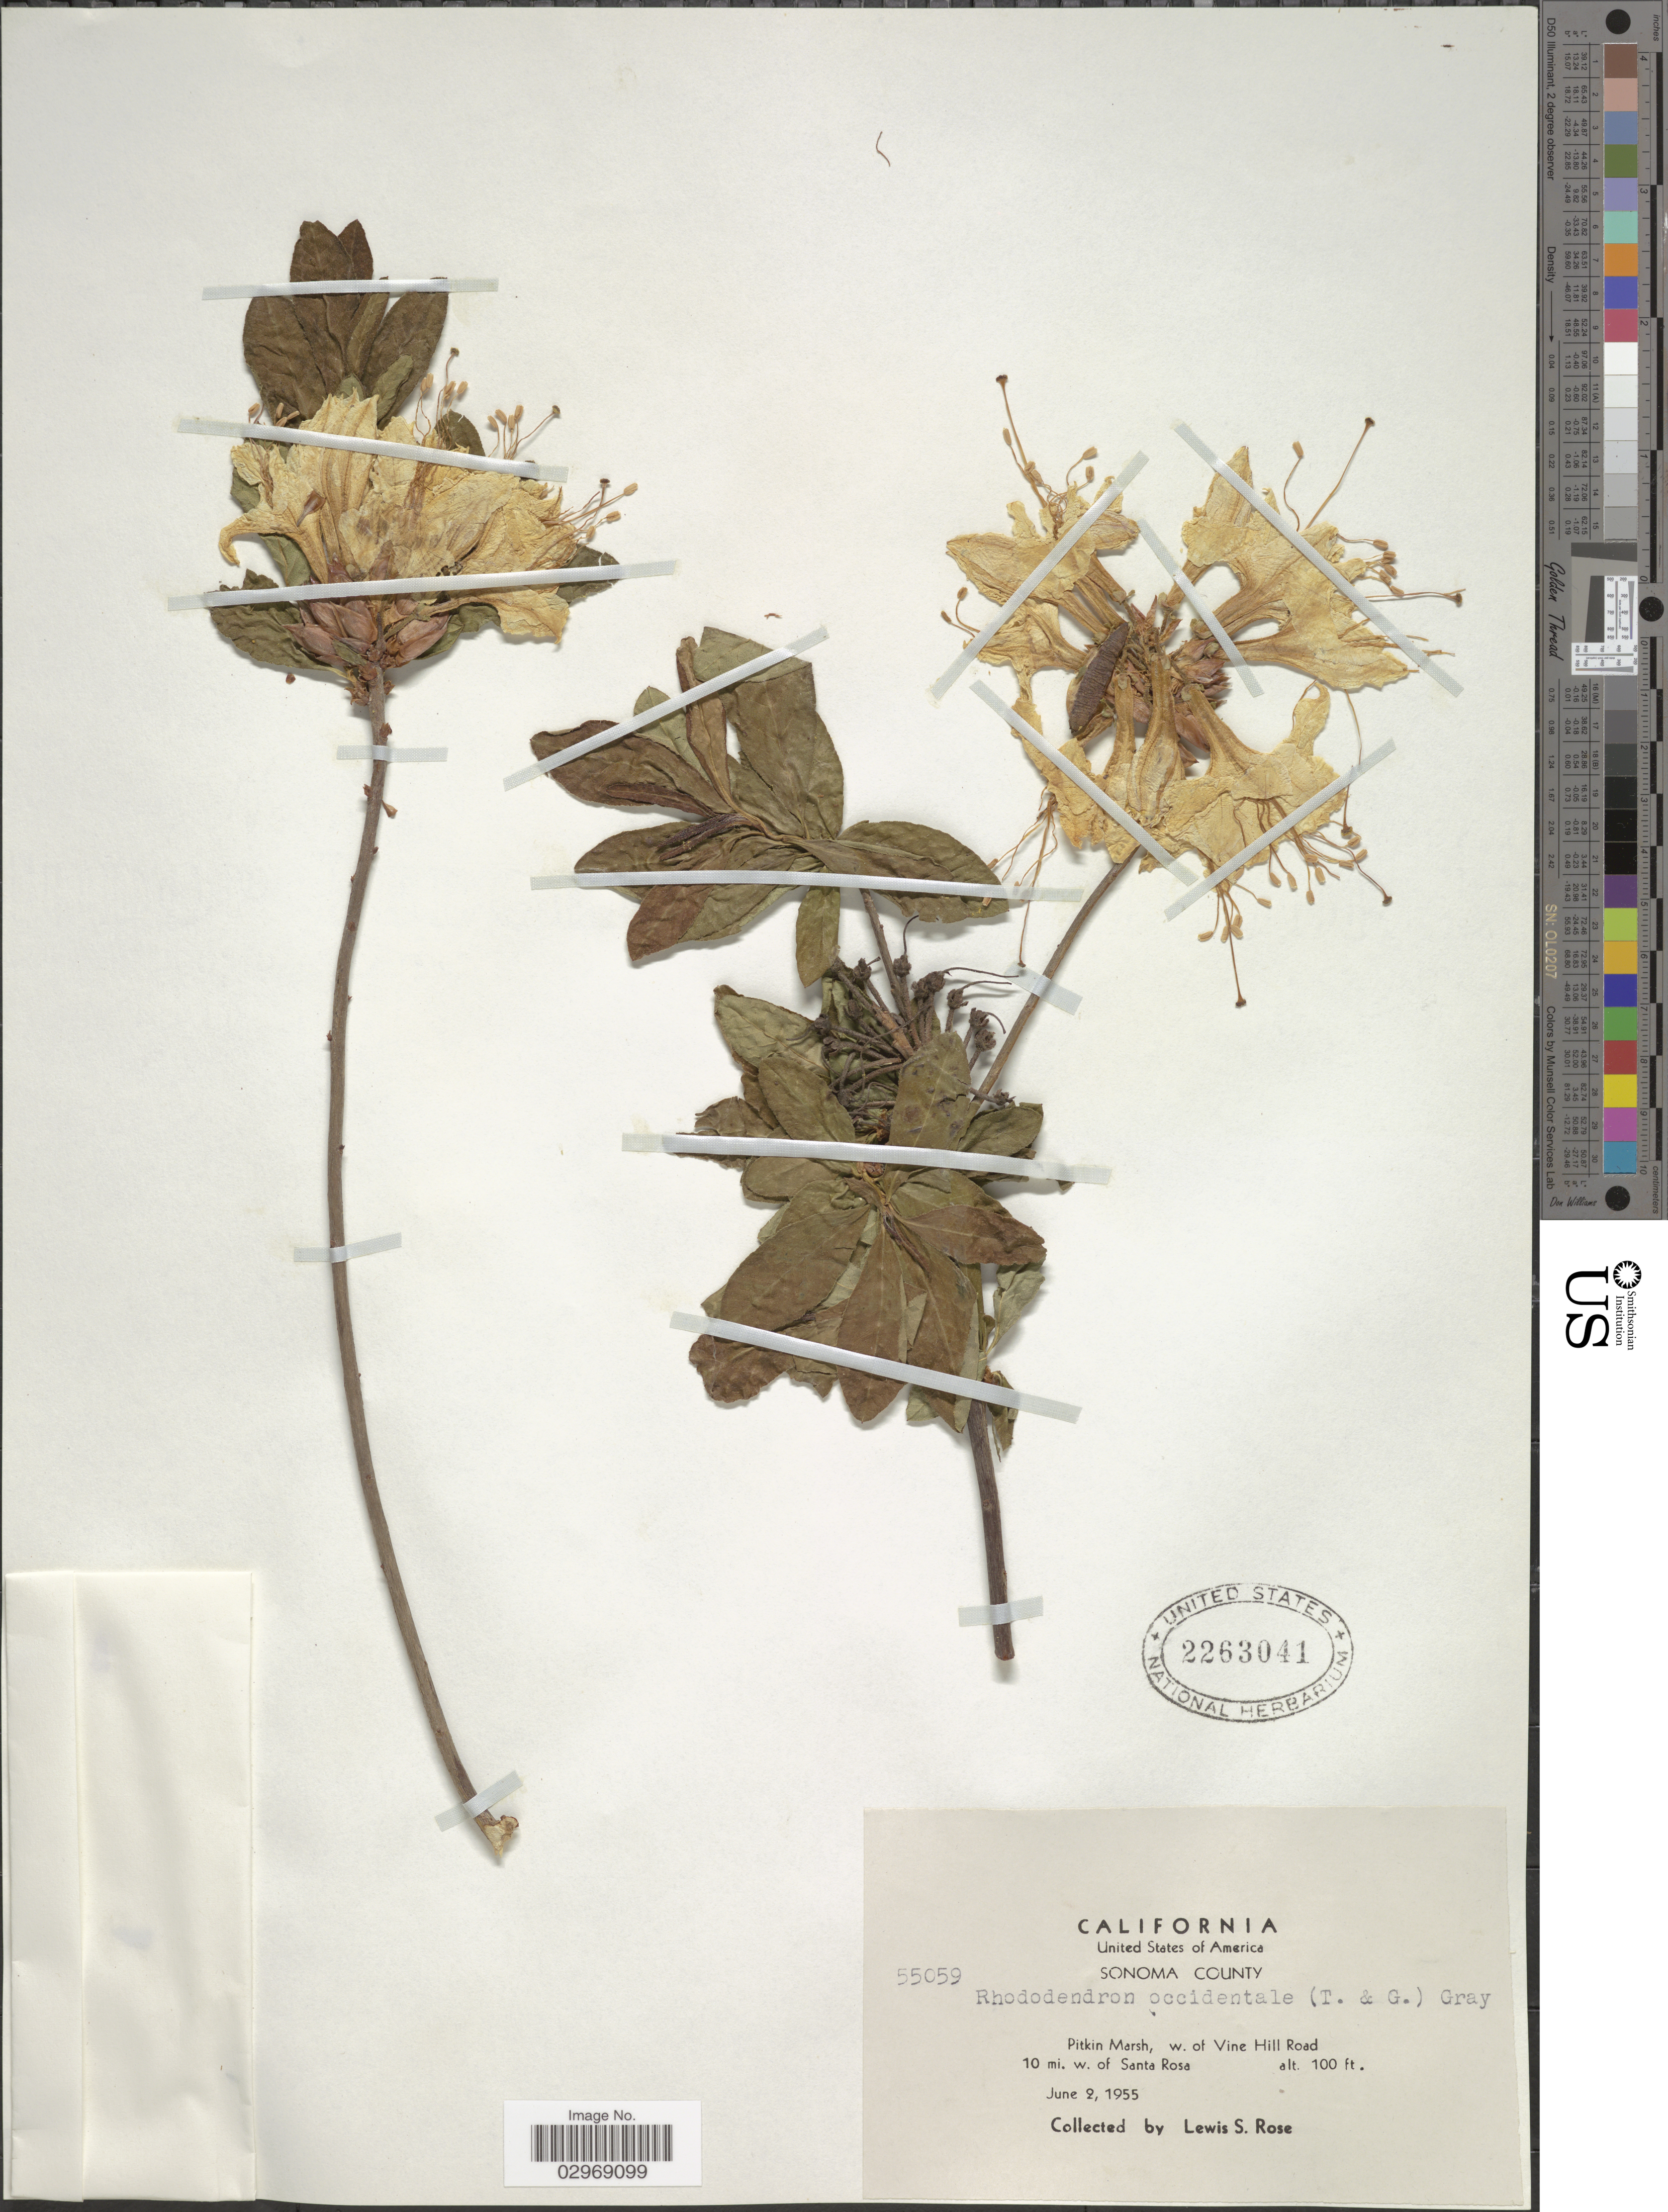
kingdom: Plantae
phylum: Tracheophyta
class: Magnoliopsida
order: Ericales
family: Ericaceae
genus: Rhododendron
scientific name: Rhododendron occidentale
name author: (Torr. & A. Gray) A. Gray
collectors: L. S. Rose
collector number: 55059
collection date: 1955-06-02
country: United States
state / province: California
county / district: Sonoma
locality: United States of America, Sonoma County. Pitkin Marsh, w. of Vine Hill Road. 10 mi. w. of Santa Rosa.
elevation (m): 30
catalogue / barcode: US 2263041